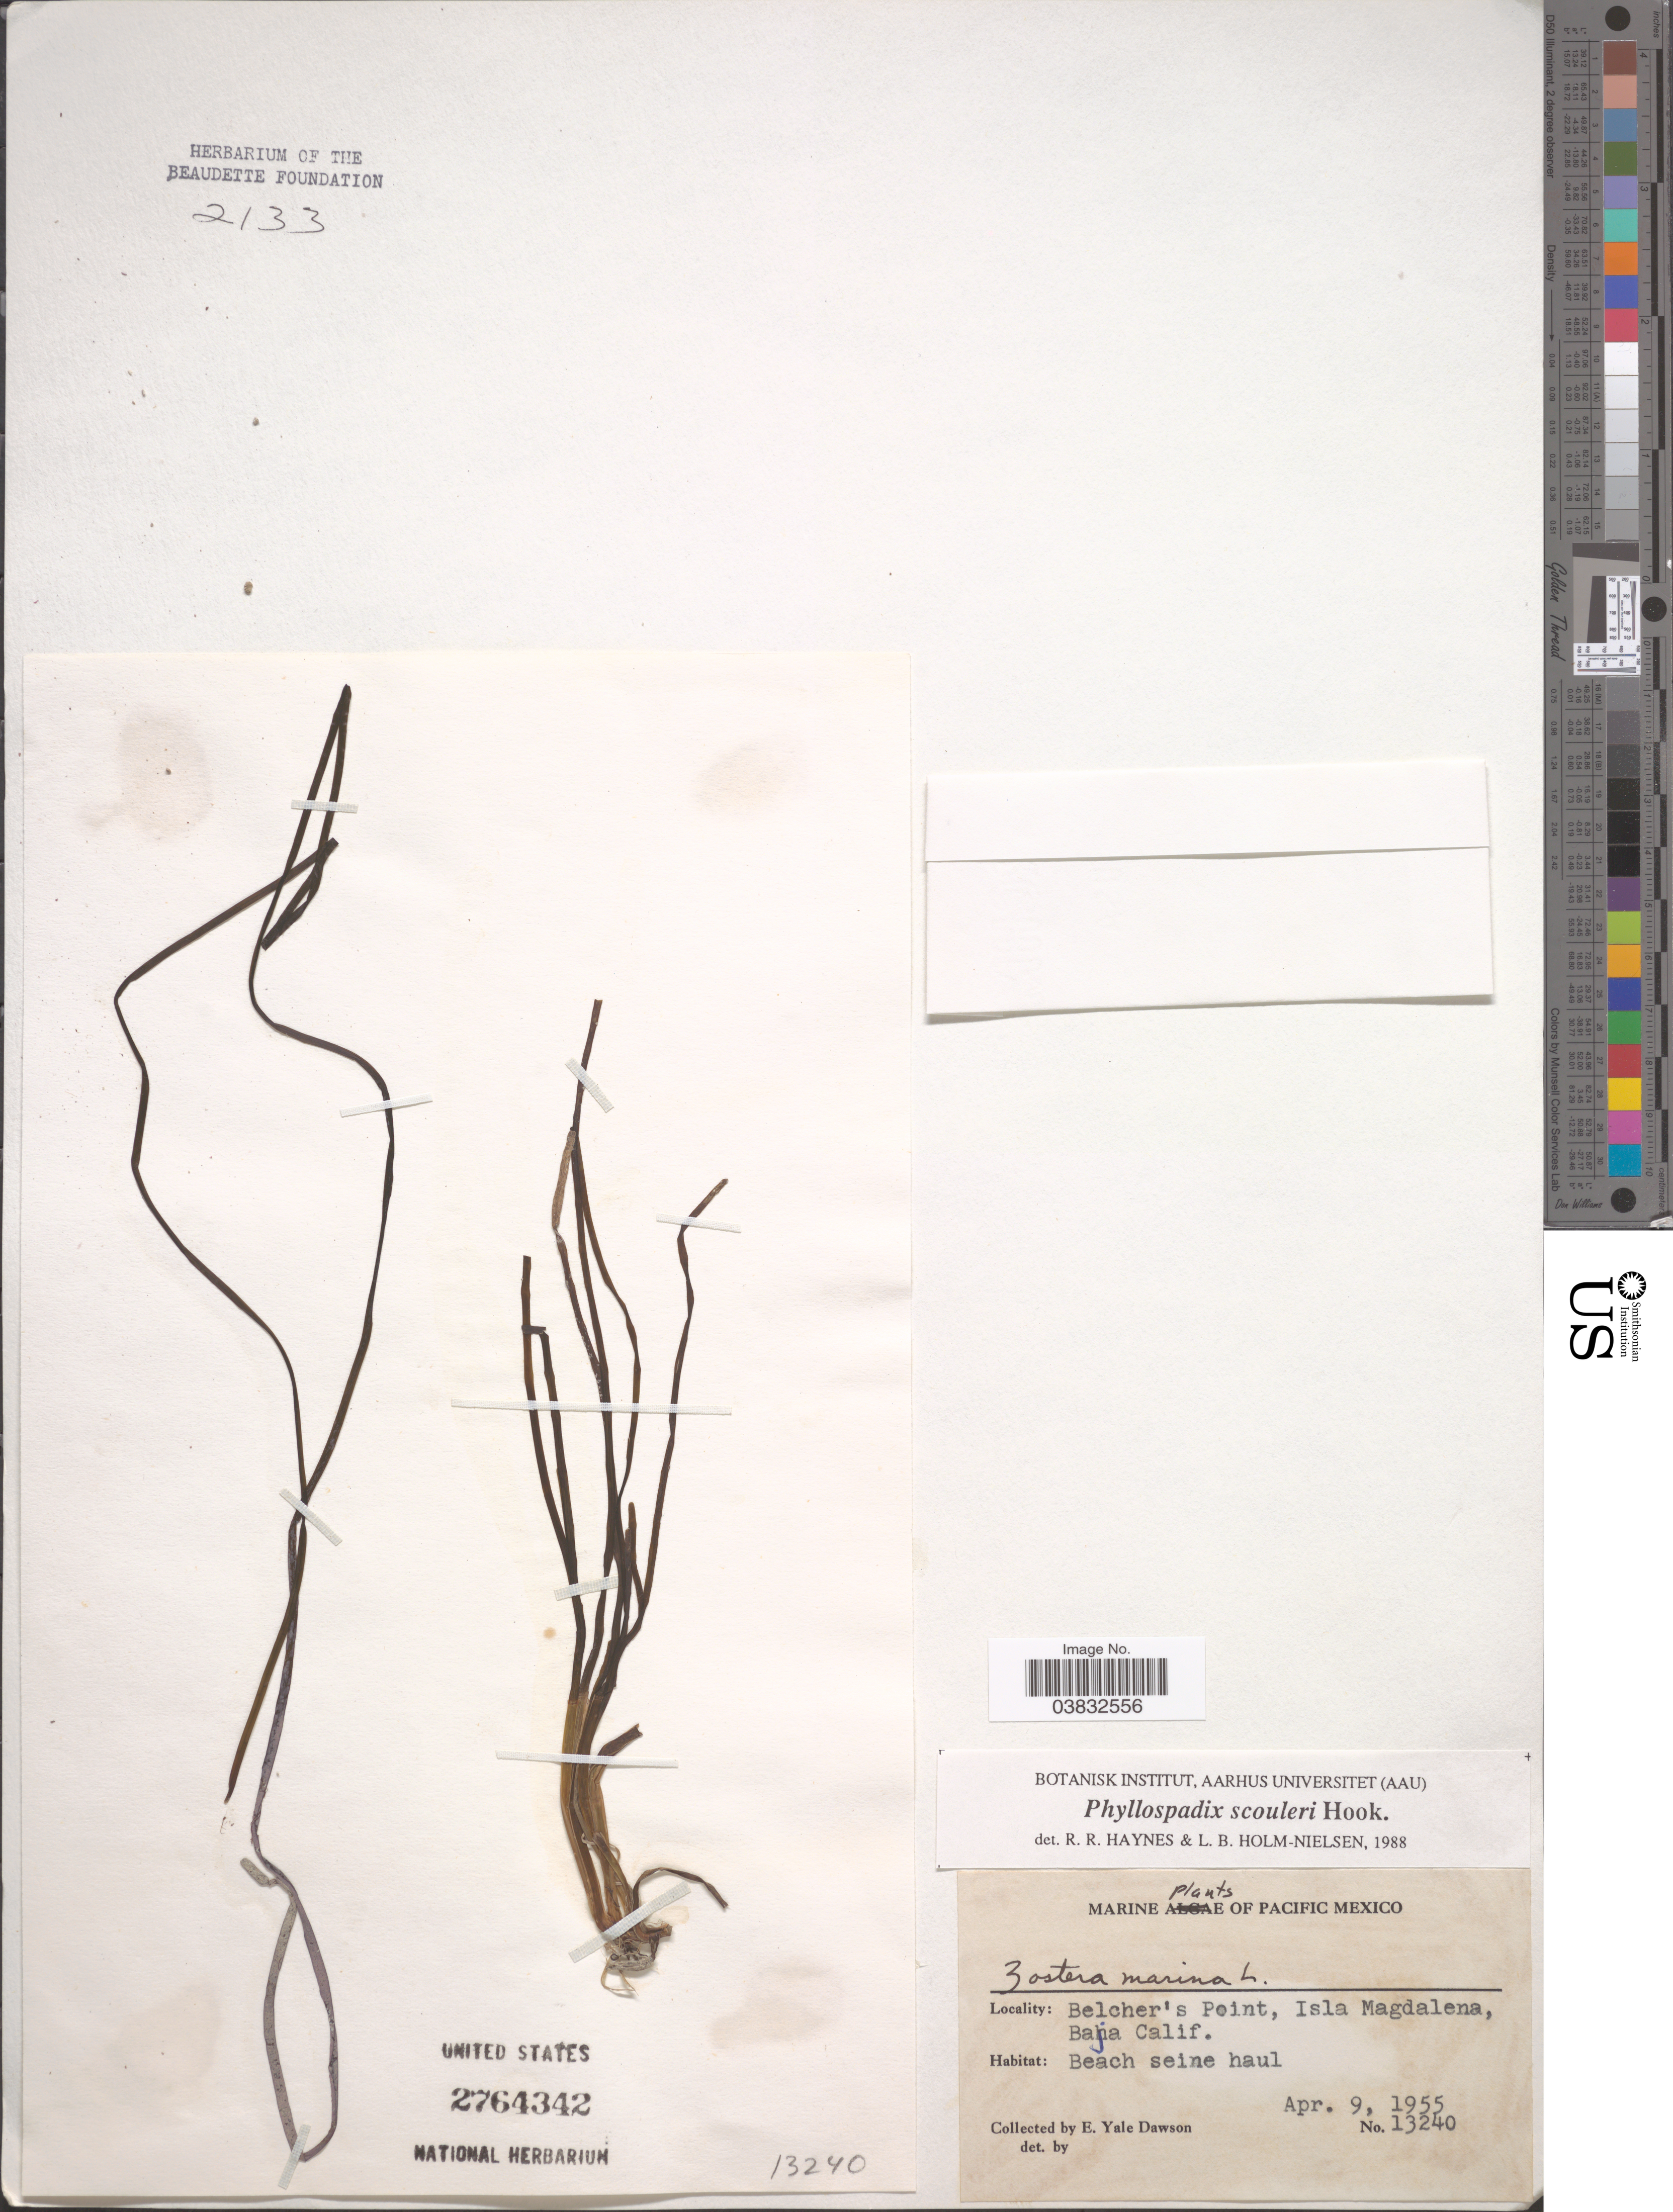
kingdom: Plantae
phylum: Tracheophyta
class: Liliopsida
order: Alismatales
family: Zosteraceae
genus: Phyllospadix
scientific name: Phyllospadix scouleri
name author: Hook.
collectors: N. Yensen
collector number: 13240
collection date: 1955-04-09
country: Mexico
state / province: Baja California Sur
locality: Belcher's Point, Isla Magdalena.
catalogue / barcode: US 2764342